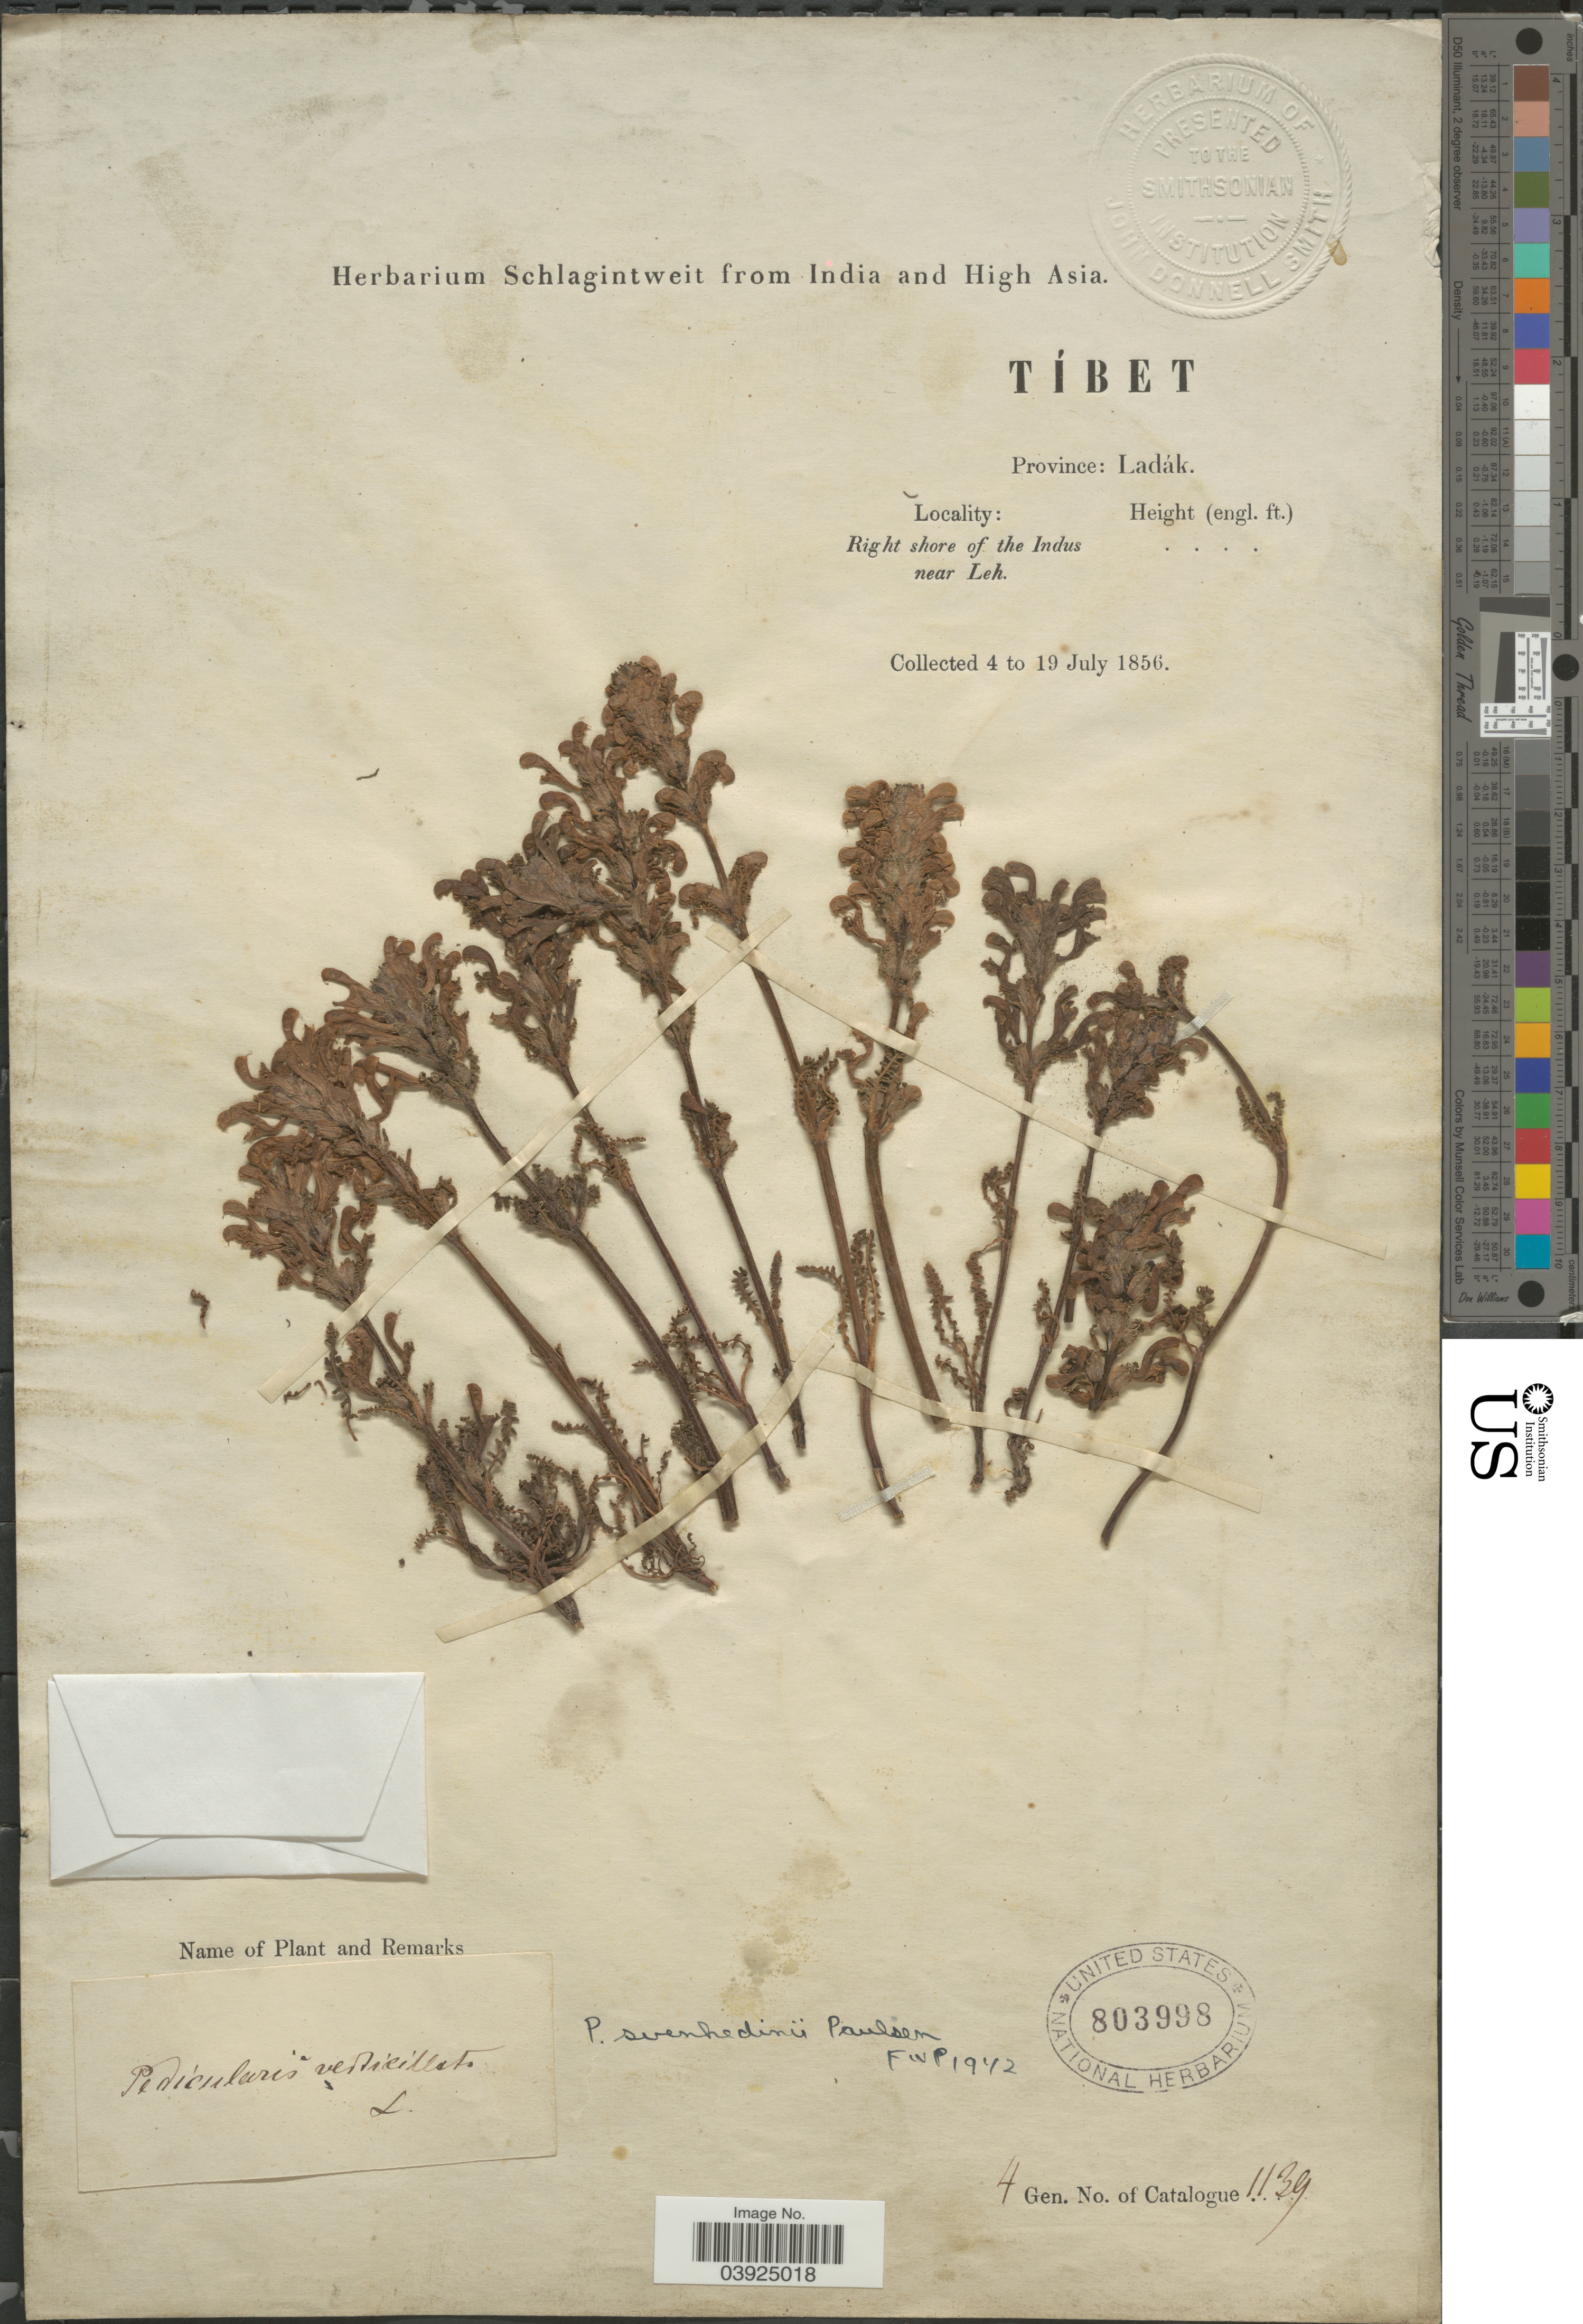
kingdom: Plantae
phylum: Tracheophyta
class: Magnoliopsida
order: Lamiales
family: Orobanchaceae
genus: Pedicularis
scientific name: Pedicularis svenhedinii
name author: Paulsen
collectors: ex herb. Schlagintweit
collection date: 1856-07-04/1856-07-19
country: India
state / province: Ladakh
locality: Tíbet. Province: Ladák. Right shore of the Indus near Leh.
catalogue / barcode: US 803998